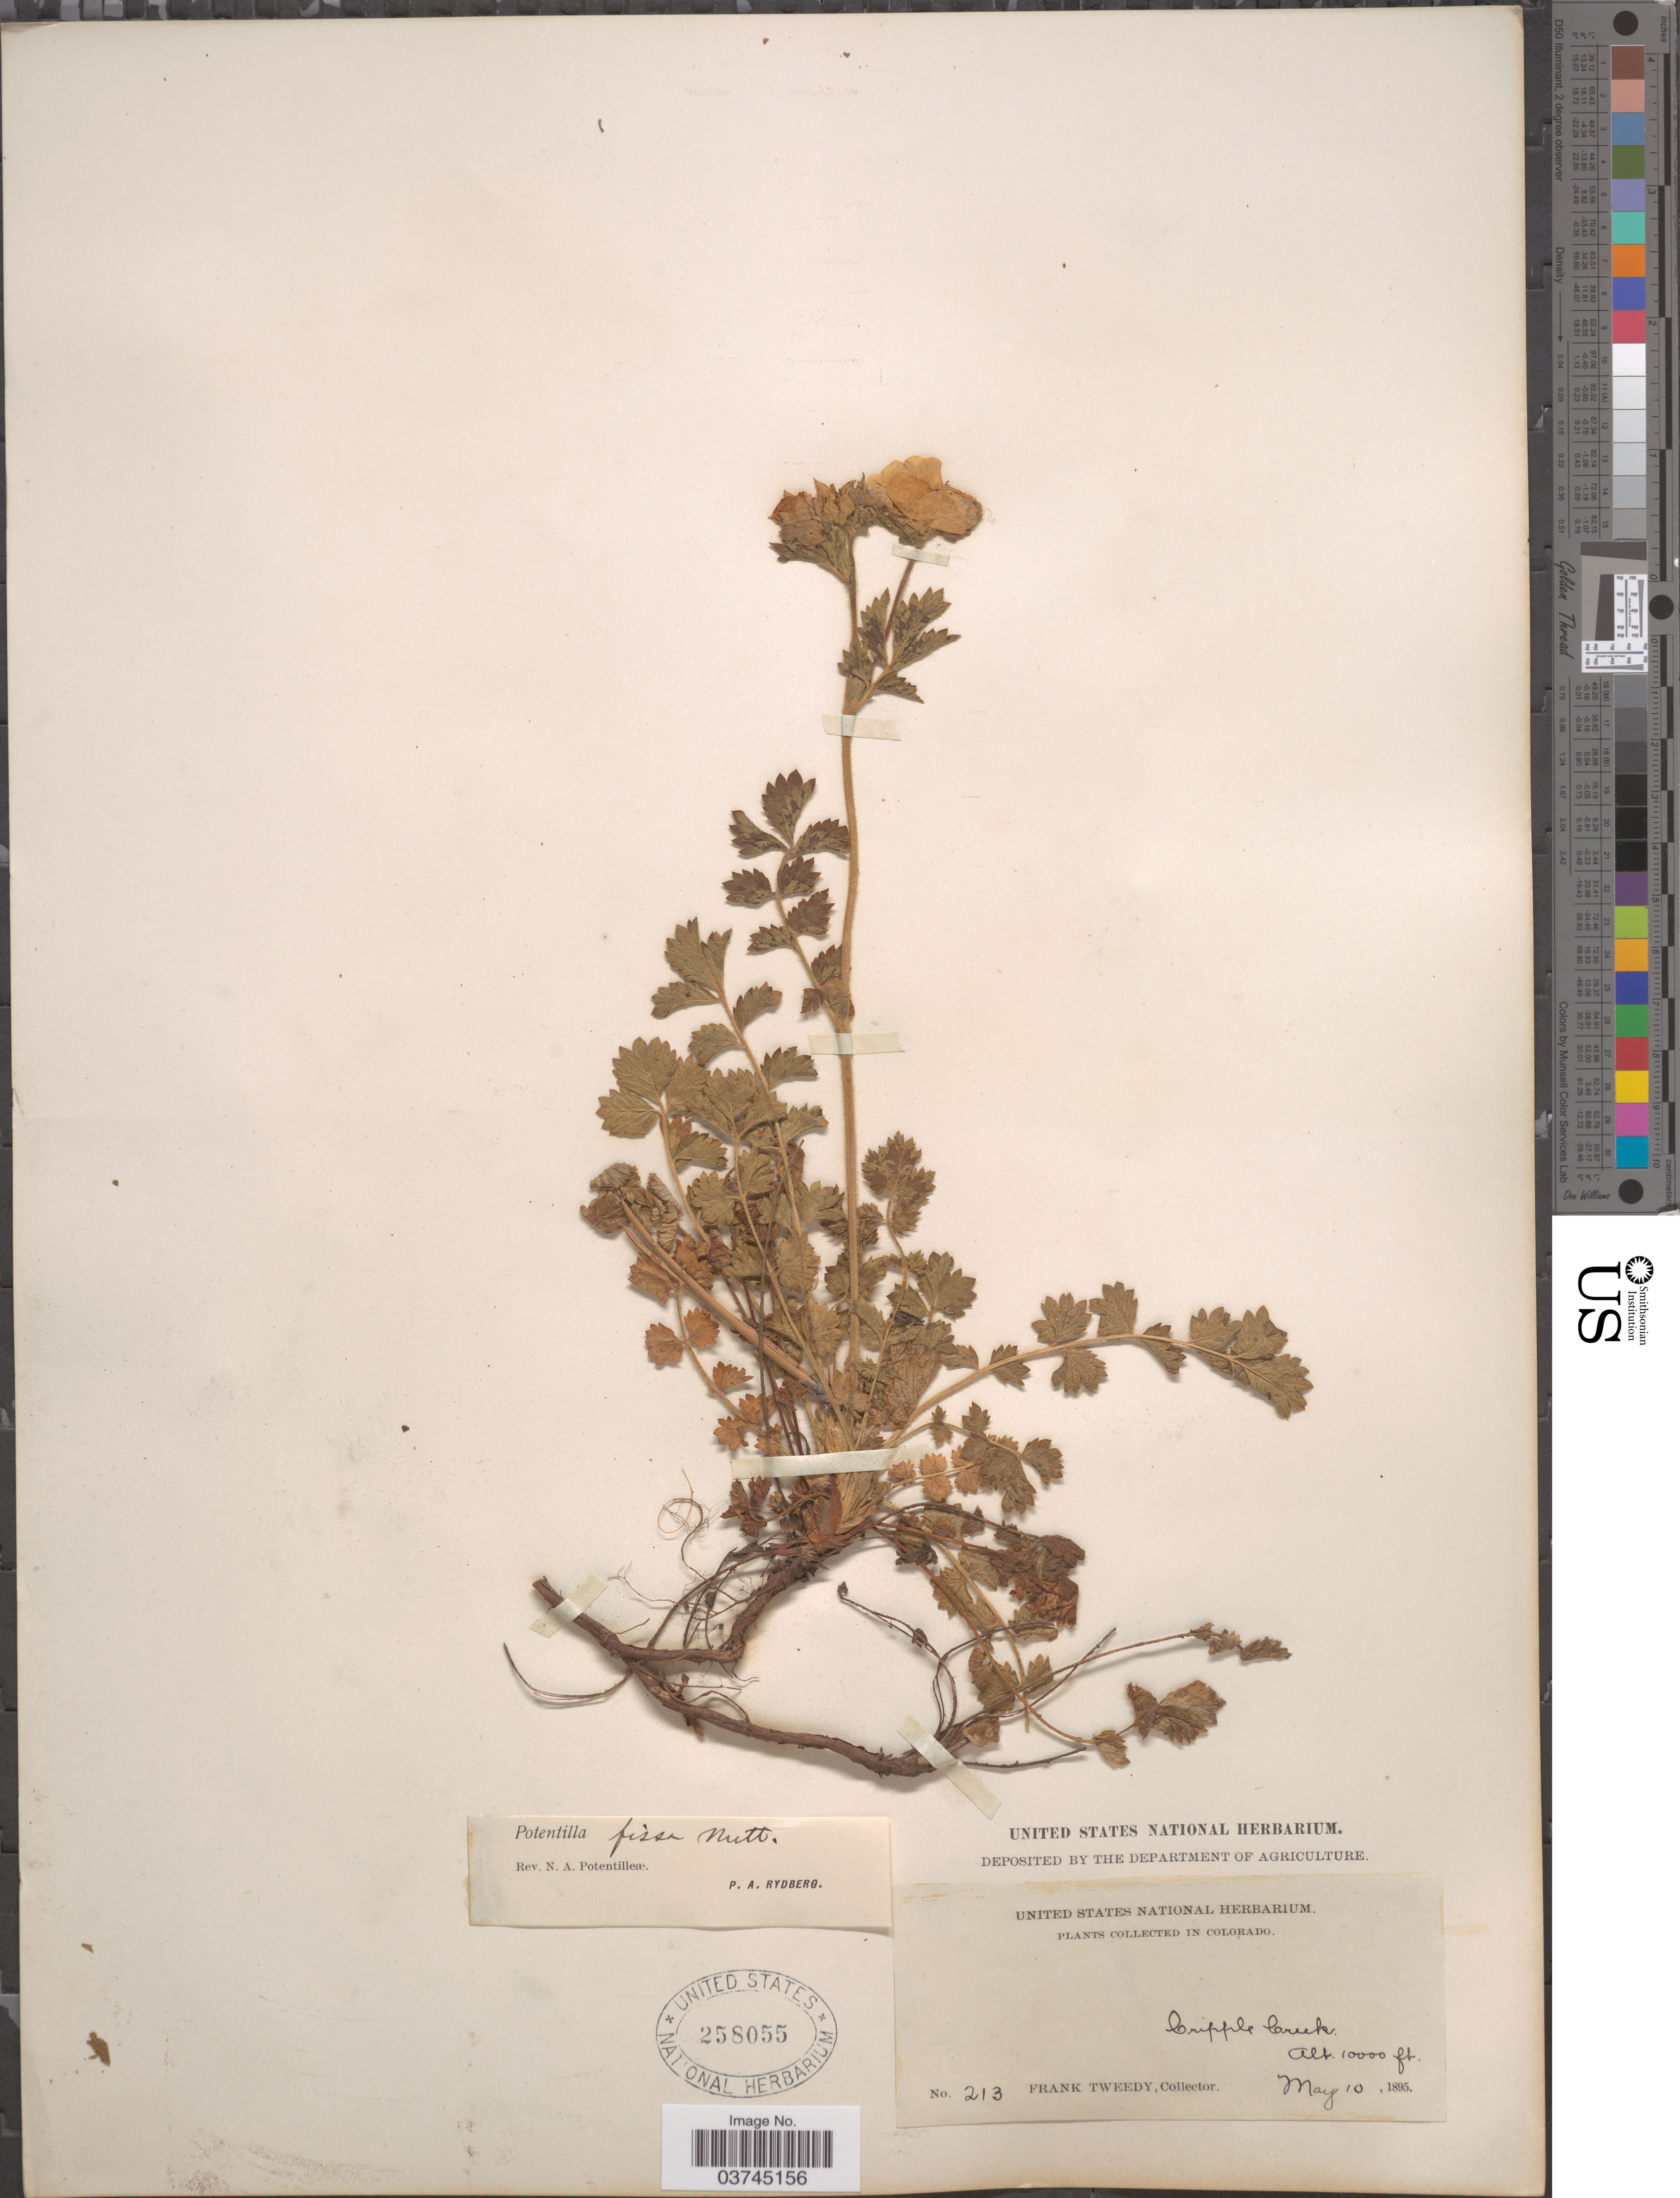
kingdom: Plantae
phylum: Tracheophyta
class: Magnoliopsida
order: Rosales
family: Rosaceae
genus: Drymocallis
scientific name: Drymocallis fissa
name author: (Nutt.) Rydb.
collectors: F. Tweedy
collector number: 213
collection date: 1895-05-10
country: United States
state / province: Colorado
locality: Cripple Creek.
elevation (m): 3048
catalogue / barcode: US 258055